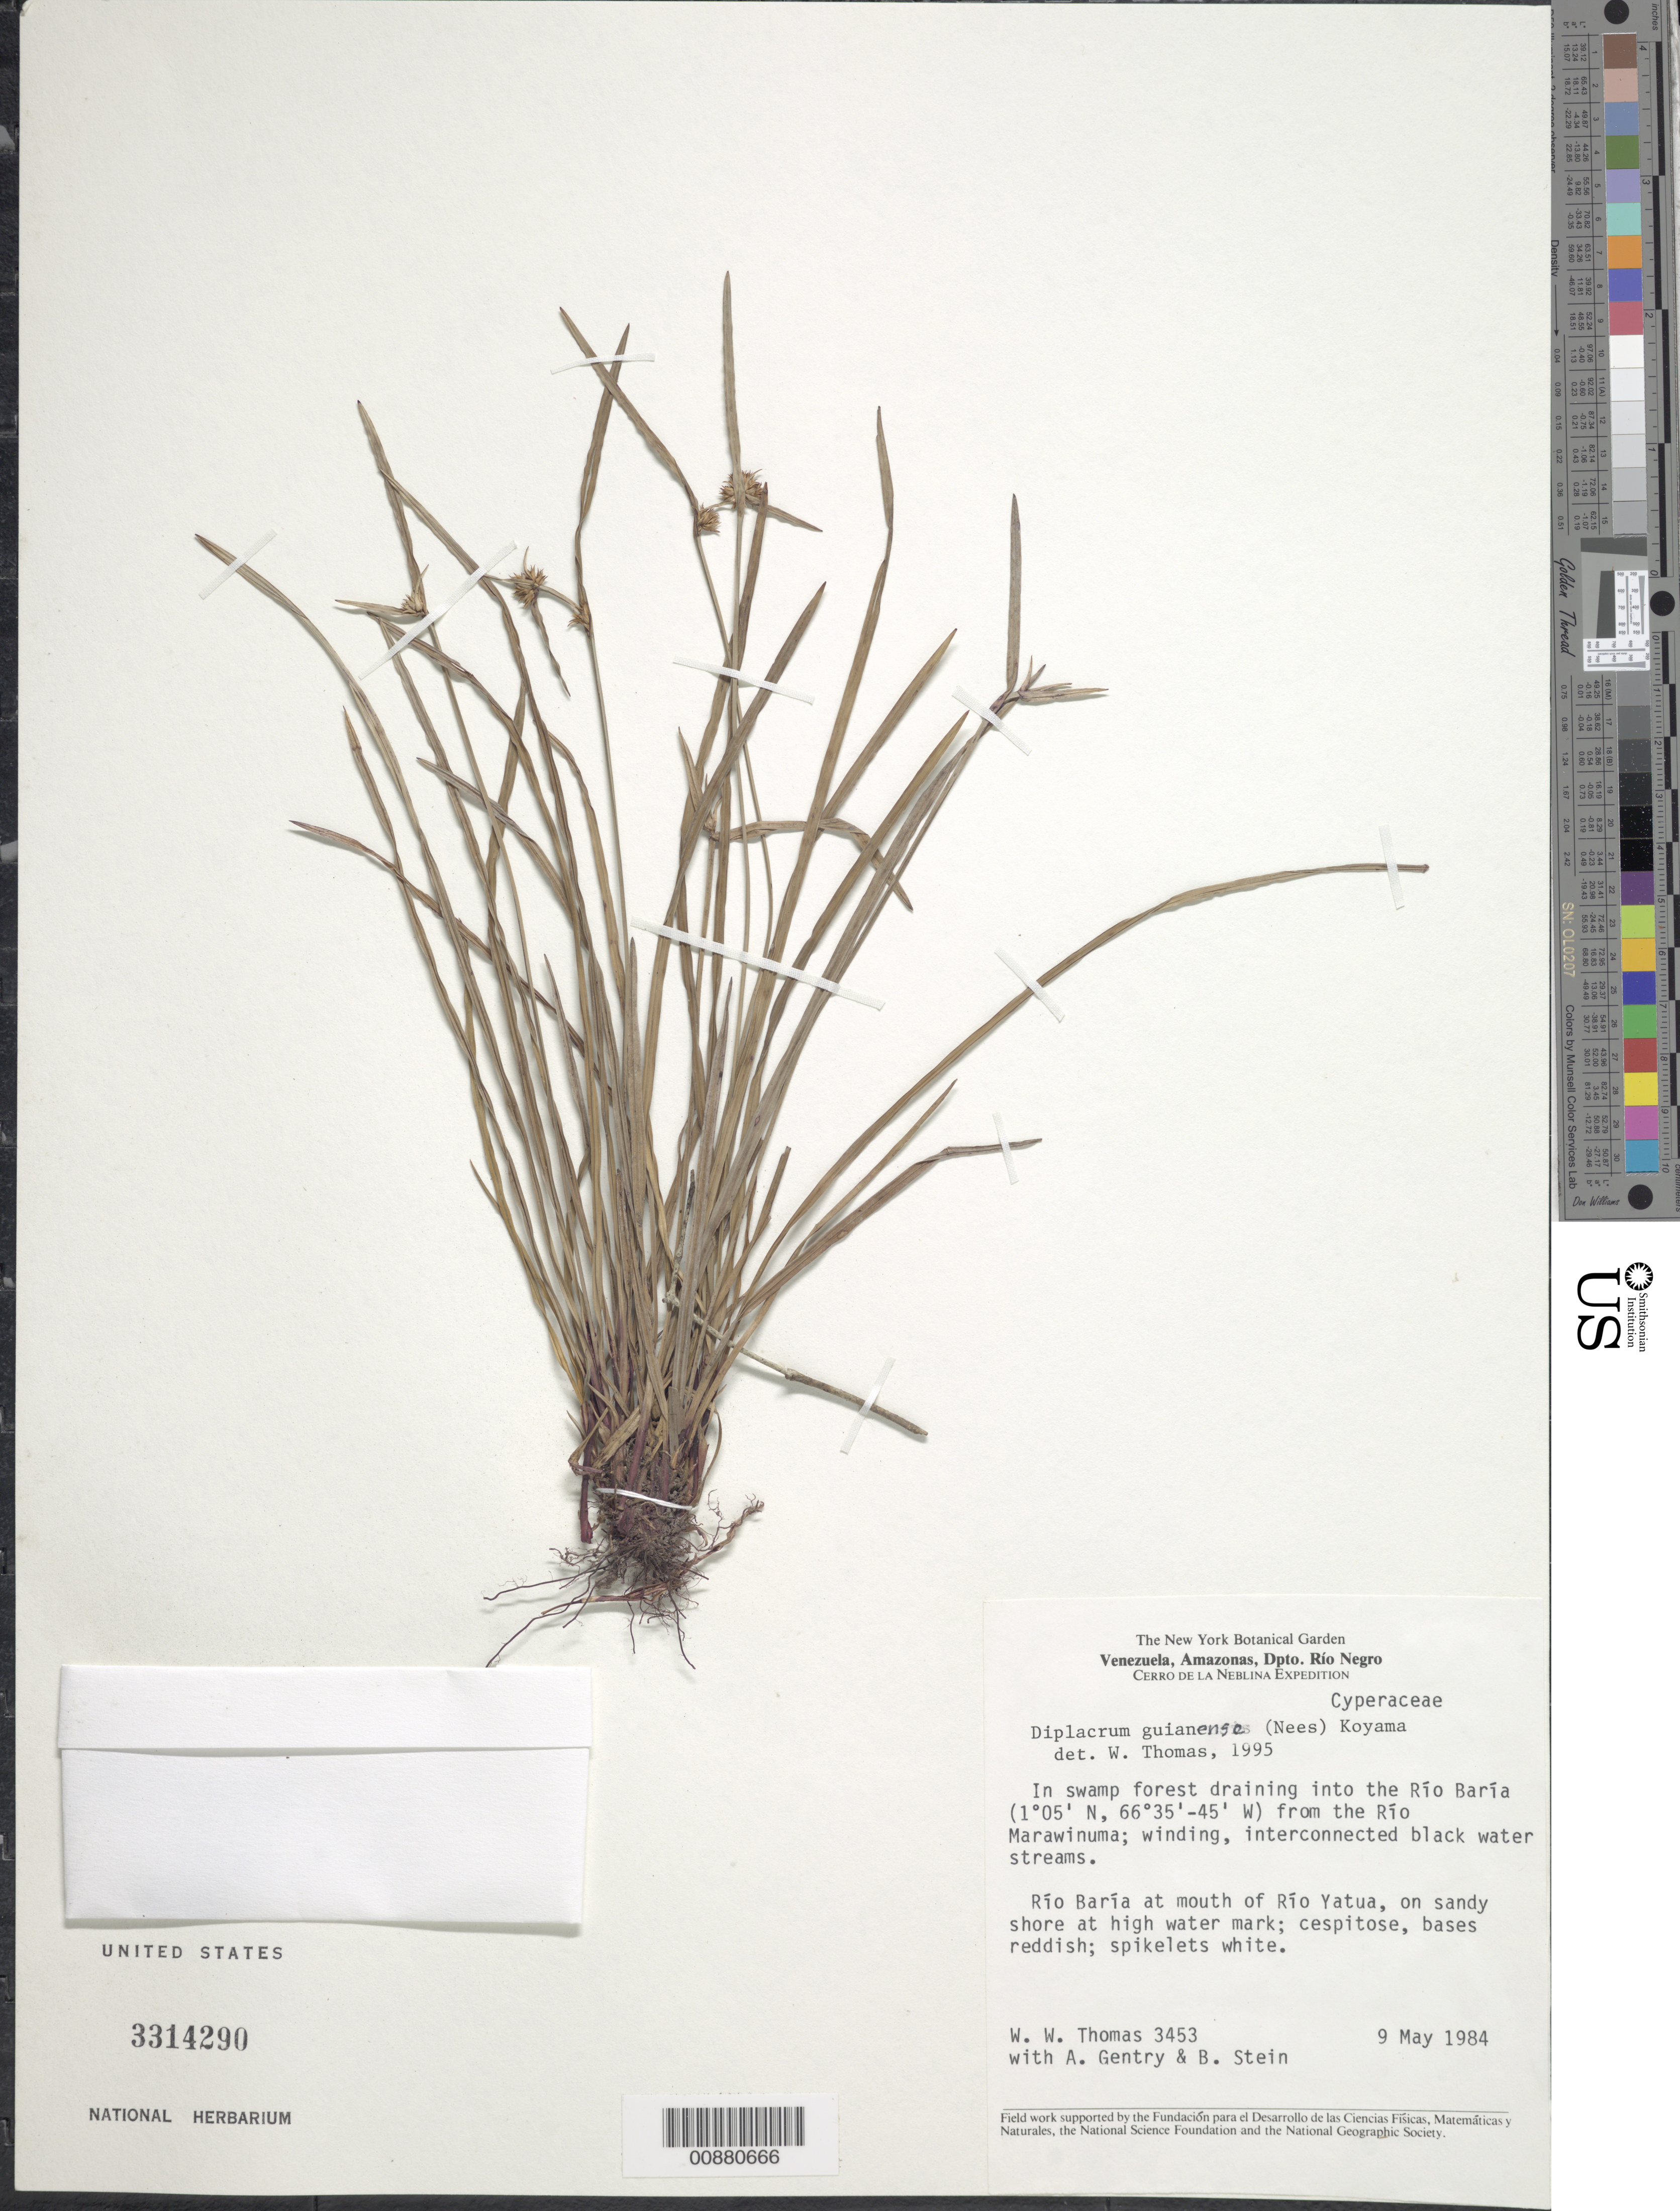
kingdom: Plantae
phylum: Tracheophyta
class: Liliopsida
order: Poales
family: Cyperaceae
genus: Diplacrum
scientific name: Diplacrum guianense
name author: (Nees) T. Koyama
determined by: Thomas, W. W., (NY), New York Botanical Garden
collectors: W. W. Thomas, A. H. Gentry & B. A. Stein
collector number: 3453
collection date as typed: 9-May-84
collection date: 1984-05-09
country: Venezuela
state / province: Amazonas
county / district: Río Negro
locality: Cerro de La Neblina, Río Baría at mouth of Río Yatua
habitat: Winding, interconnected black water streams; on sandy shore at high water mark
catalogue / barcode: US 3314290